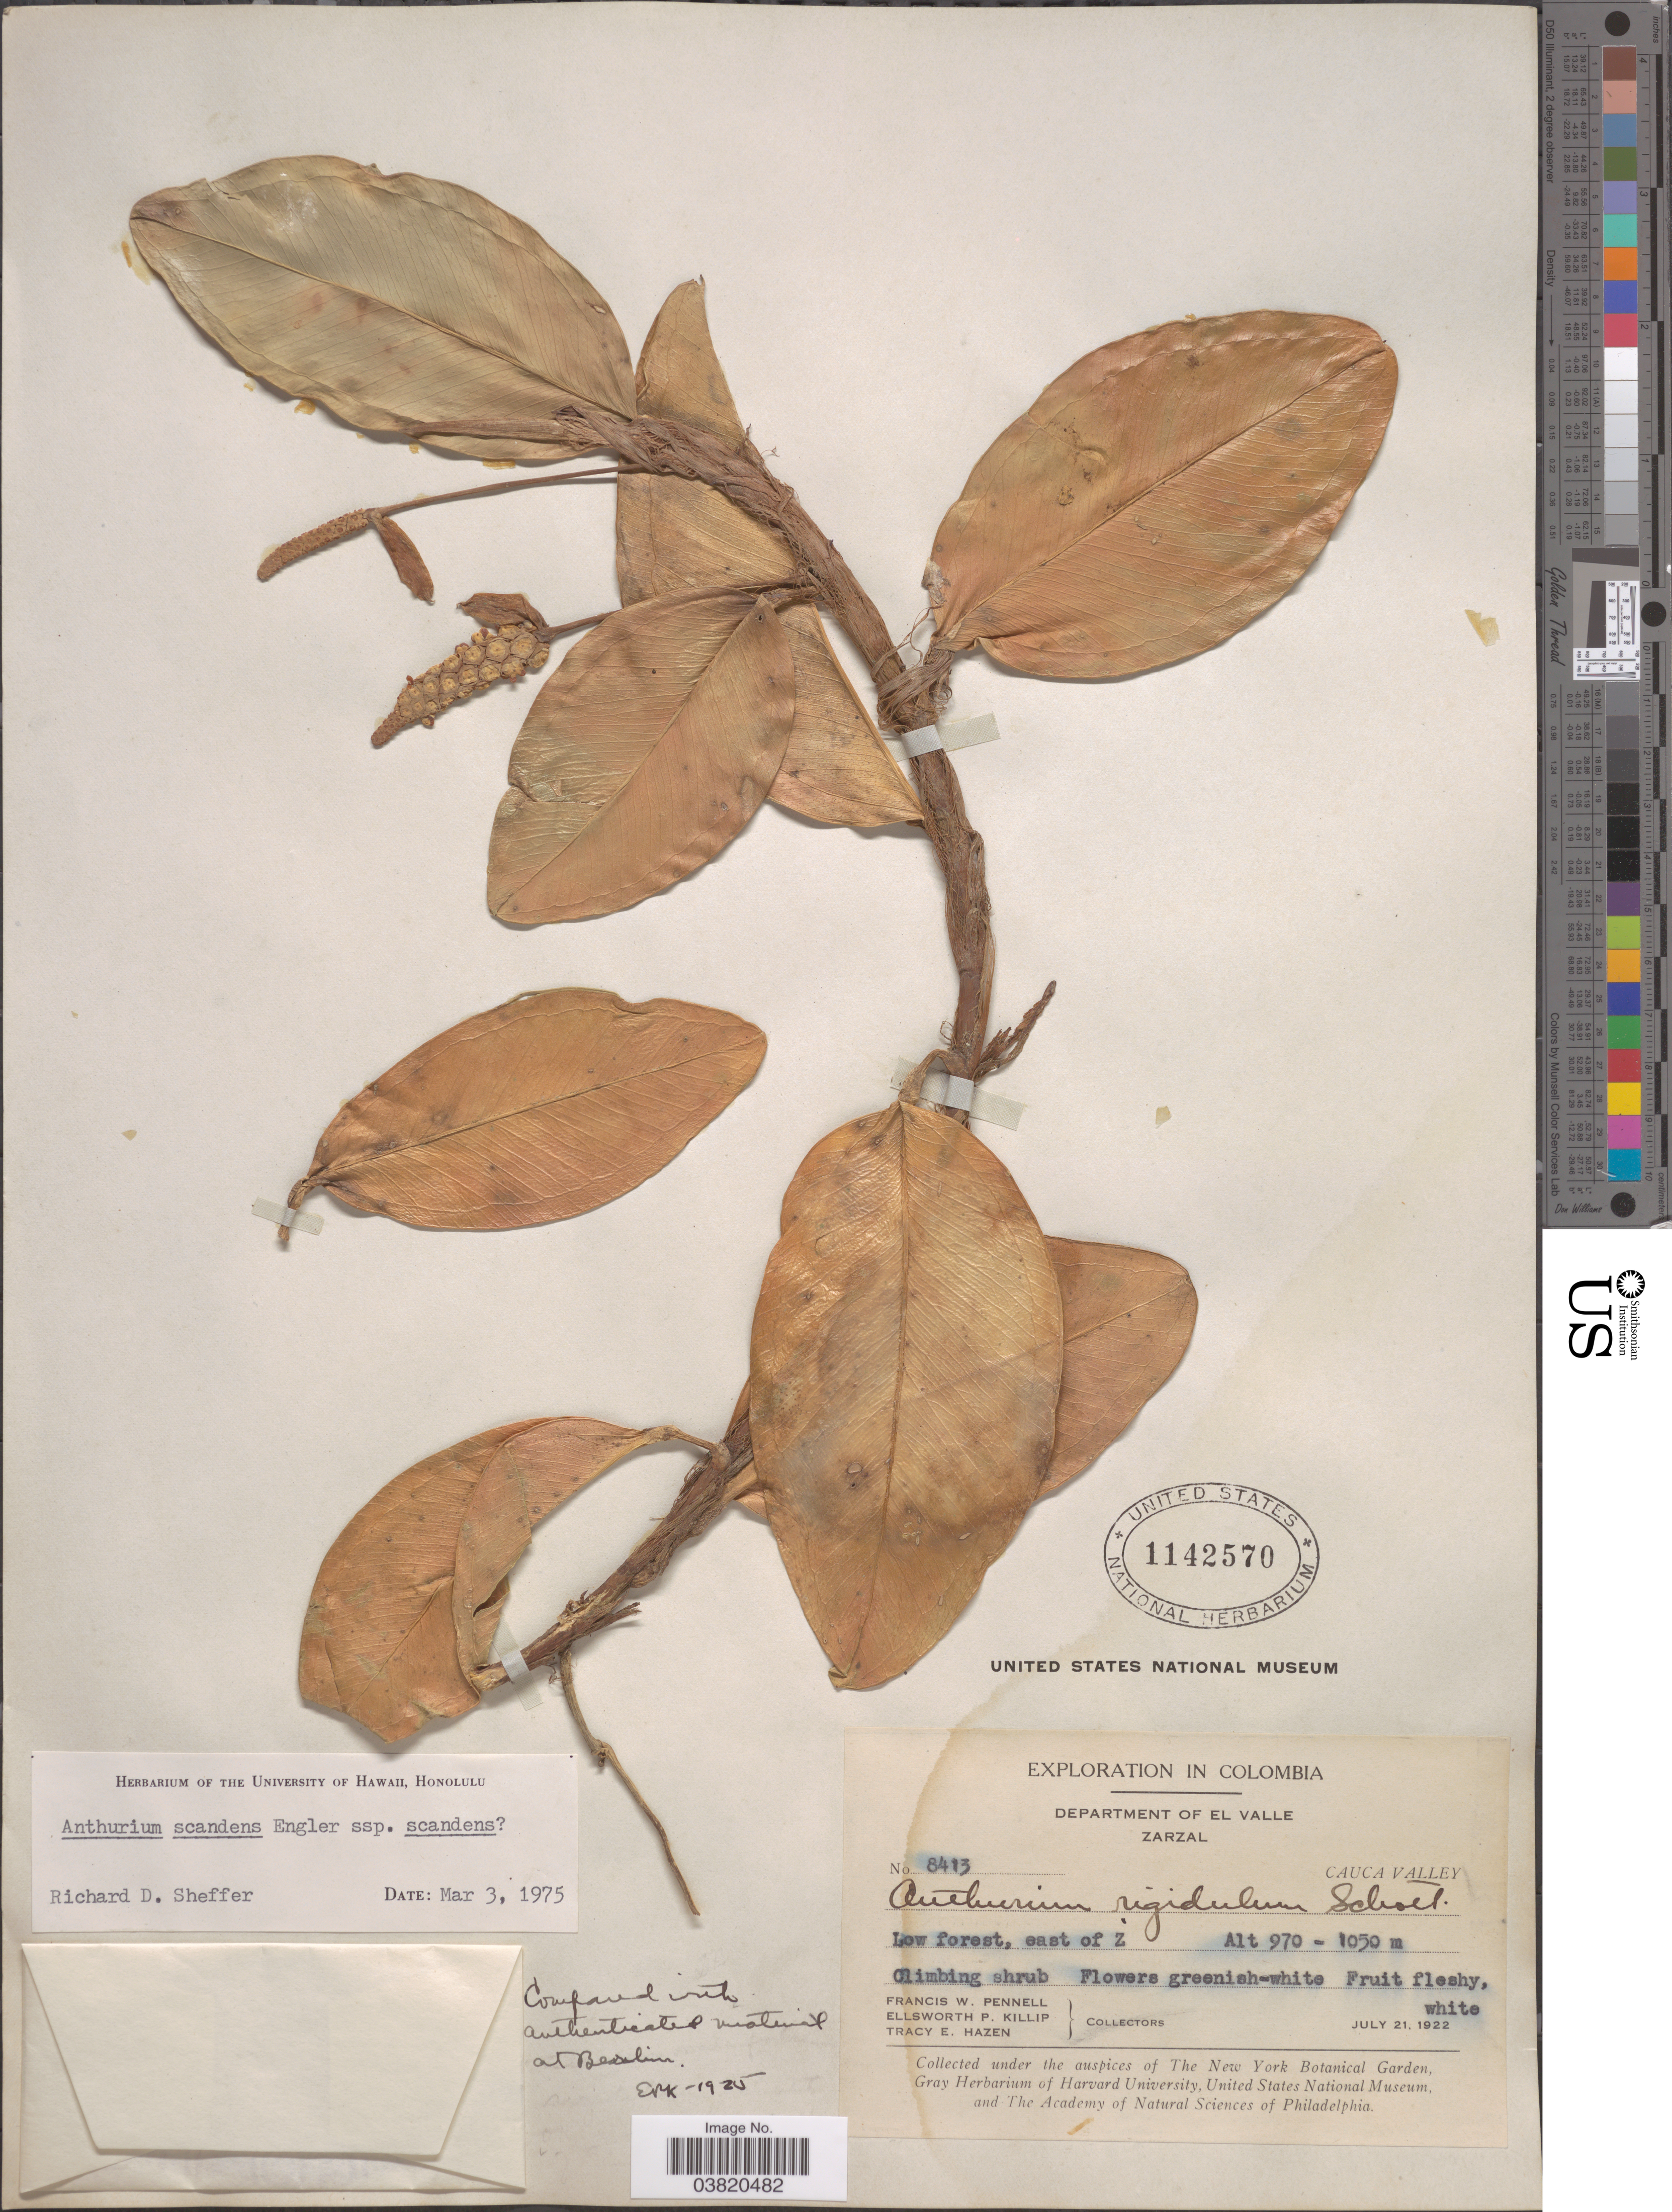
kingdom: Plantae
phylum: Tracheophyta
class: Liliopsida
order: Alismatales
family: Araceae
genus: Anthurium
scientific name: Anthurium scandens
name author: (Aubl.) Engl.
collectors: F. W. Pennell, E. P. Killip & T. E. Hazen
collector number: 8413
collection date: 1922-07-21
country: Colombia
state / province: Valle del Cauca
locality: Department of El Valle. Zarzal. Cauca Valley. East of Z.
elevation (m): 970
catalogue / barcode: US 1142570